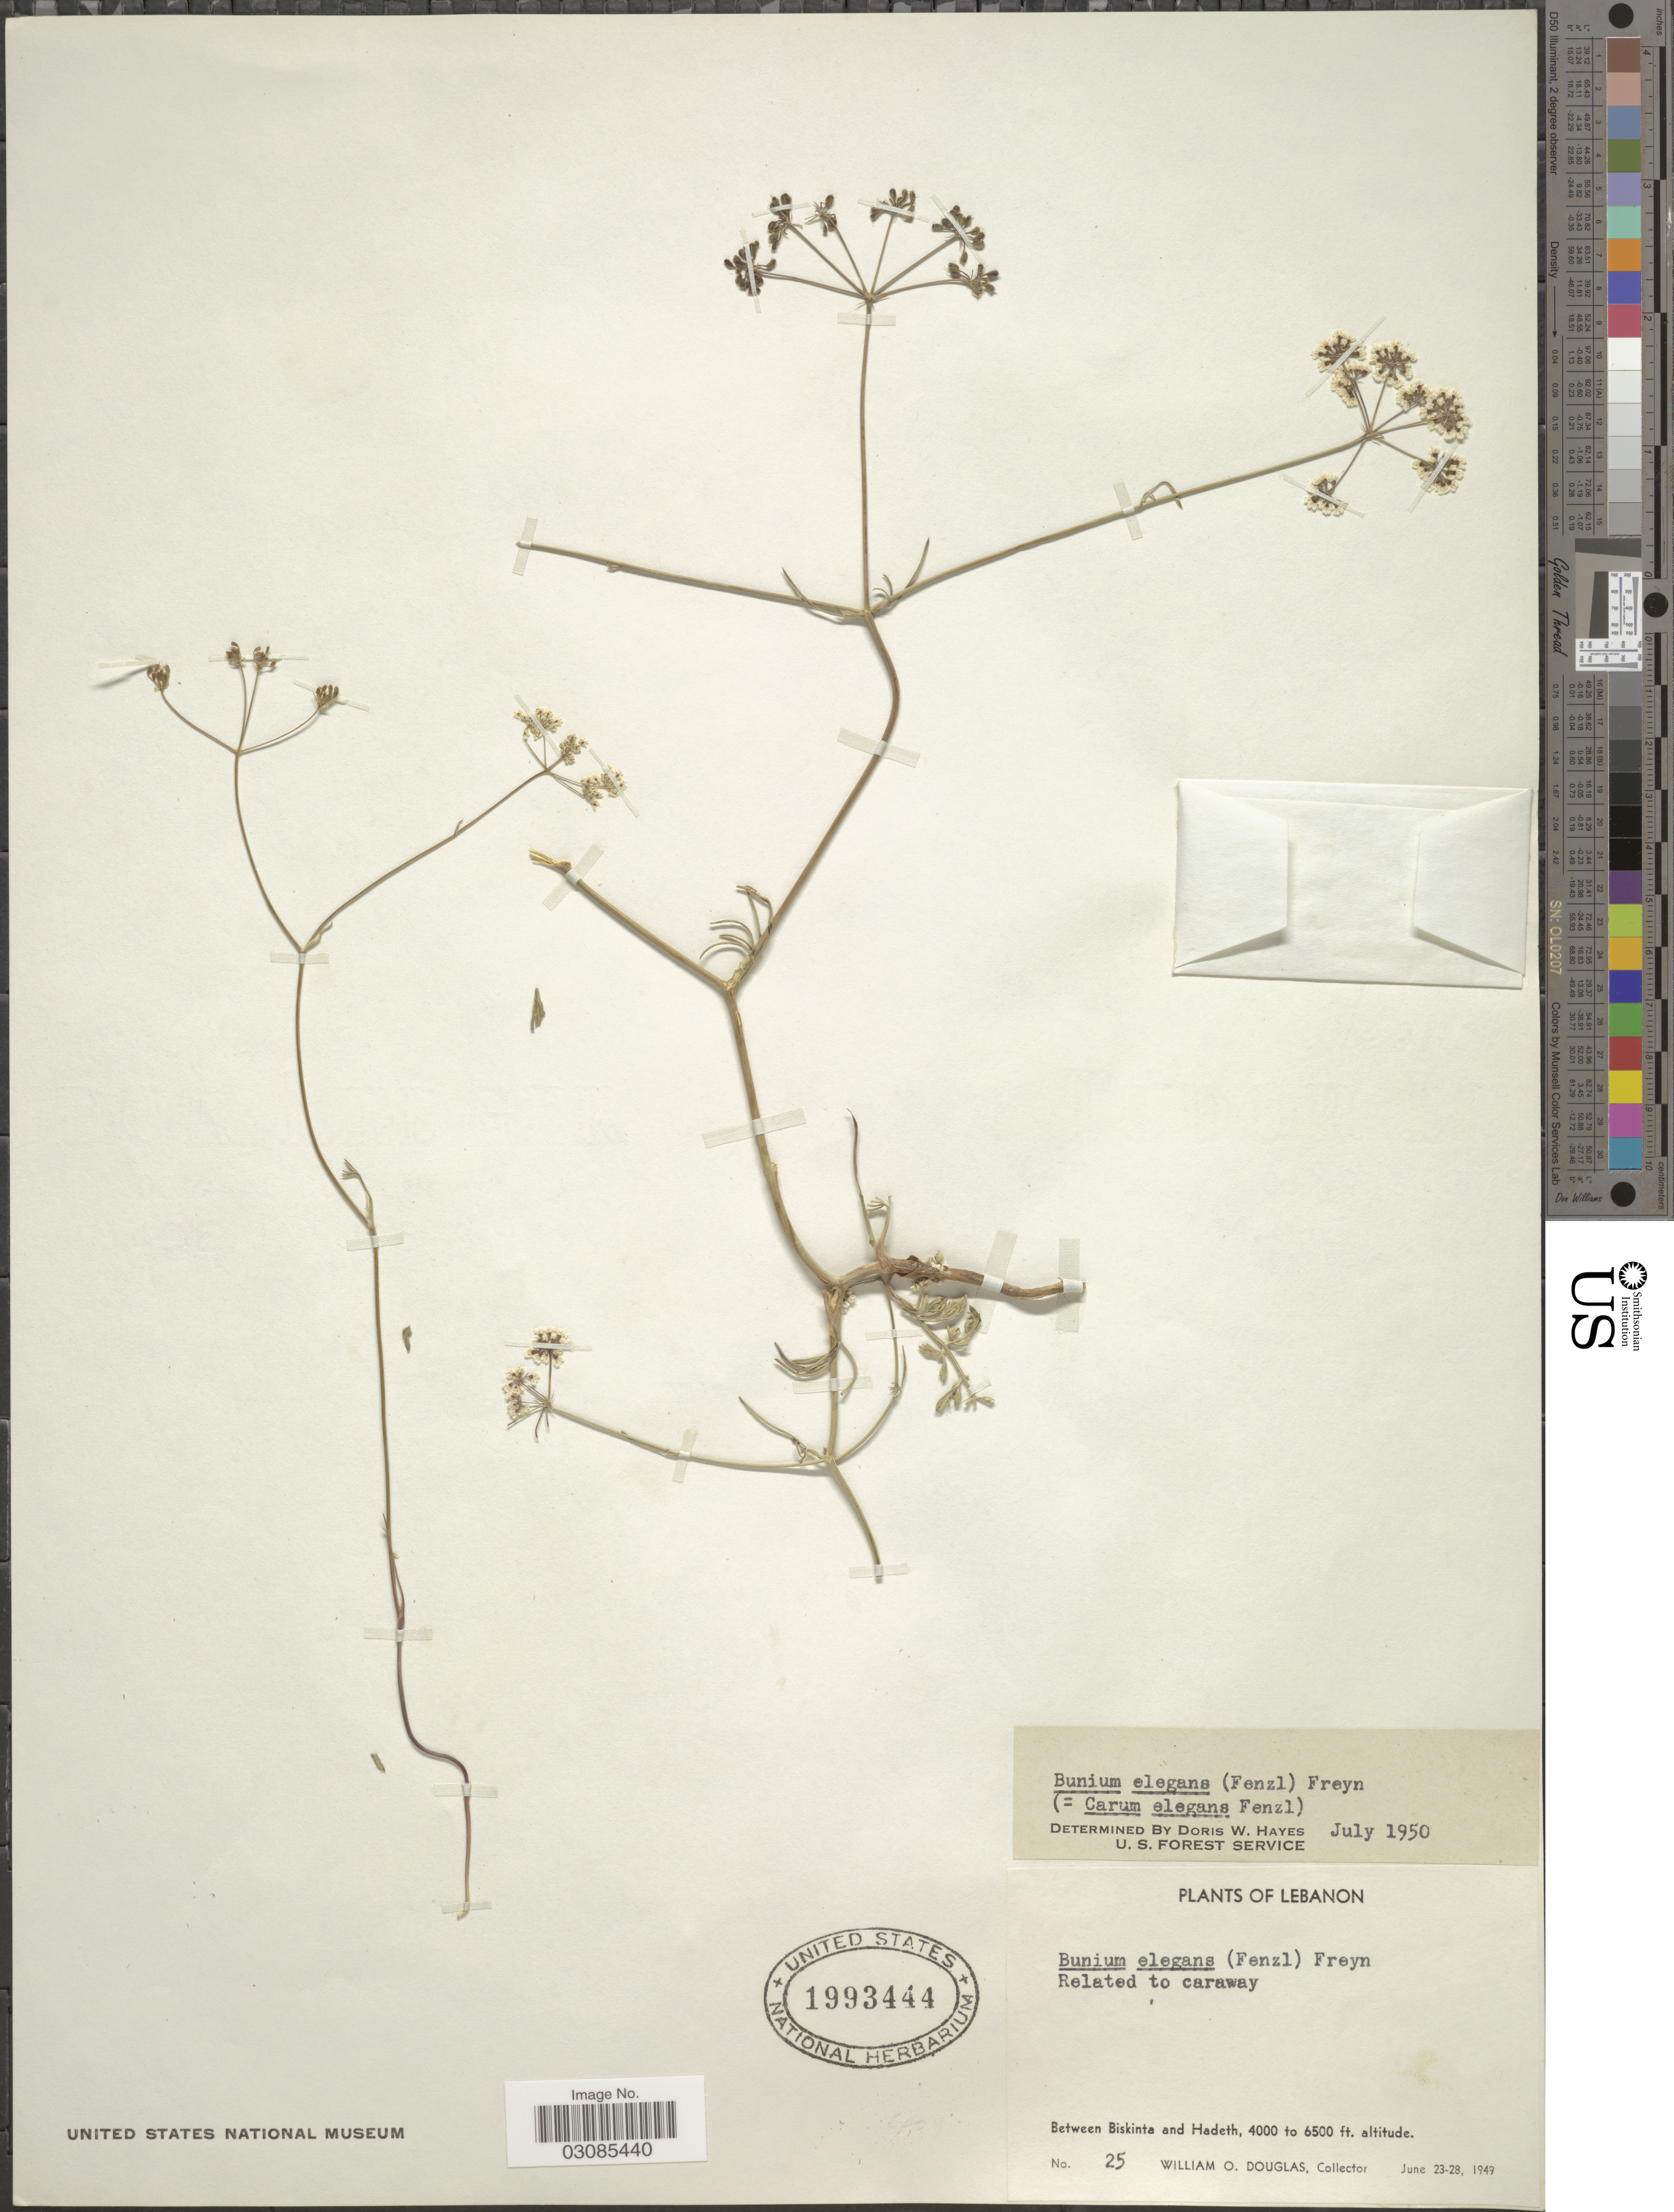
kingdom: Plantae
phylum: Tracheophyta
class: Magnoliopsida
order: Apiales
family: Apiaceae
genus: Bunium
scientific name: Bunium elegans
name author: (Fenzl) Freyn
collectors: W. Douglas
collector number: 25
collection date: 1949-06-23/1949-06-28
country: Lebanon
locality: Between Biskinta and Hadeth.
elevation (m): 1219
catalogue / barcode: US 1993444